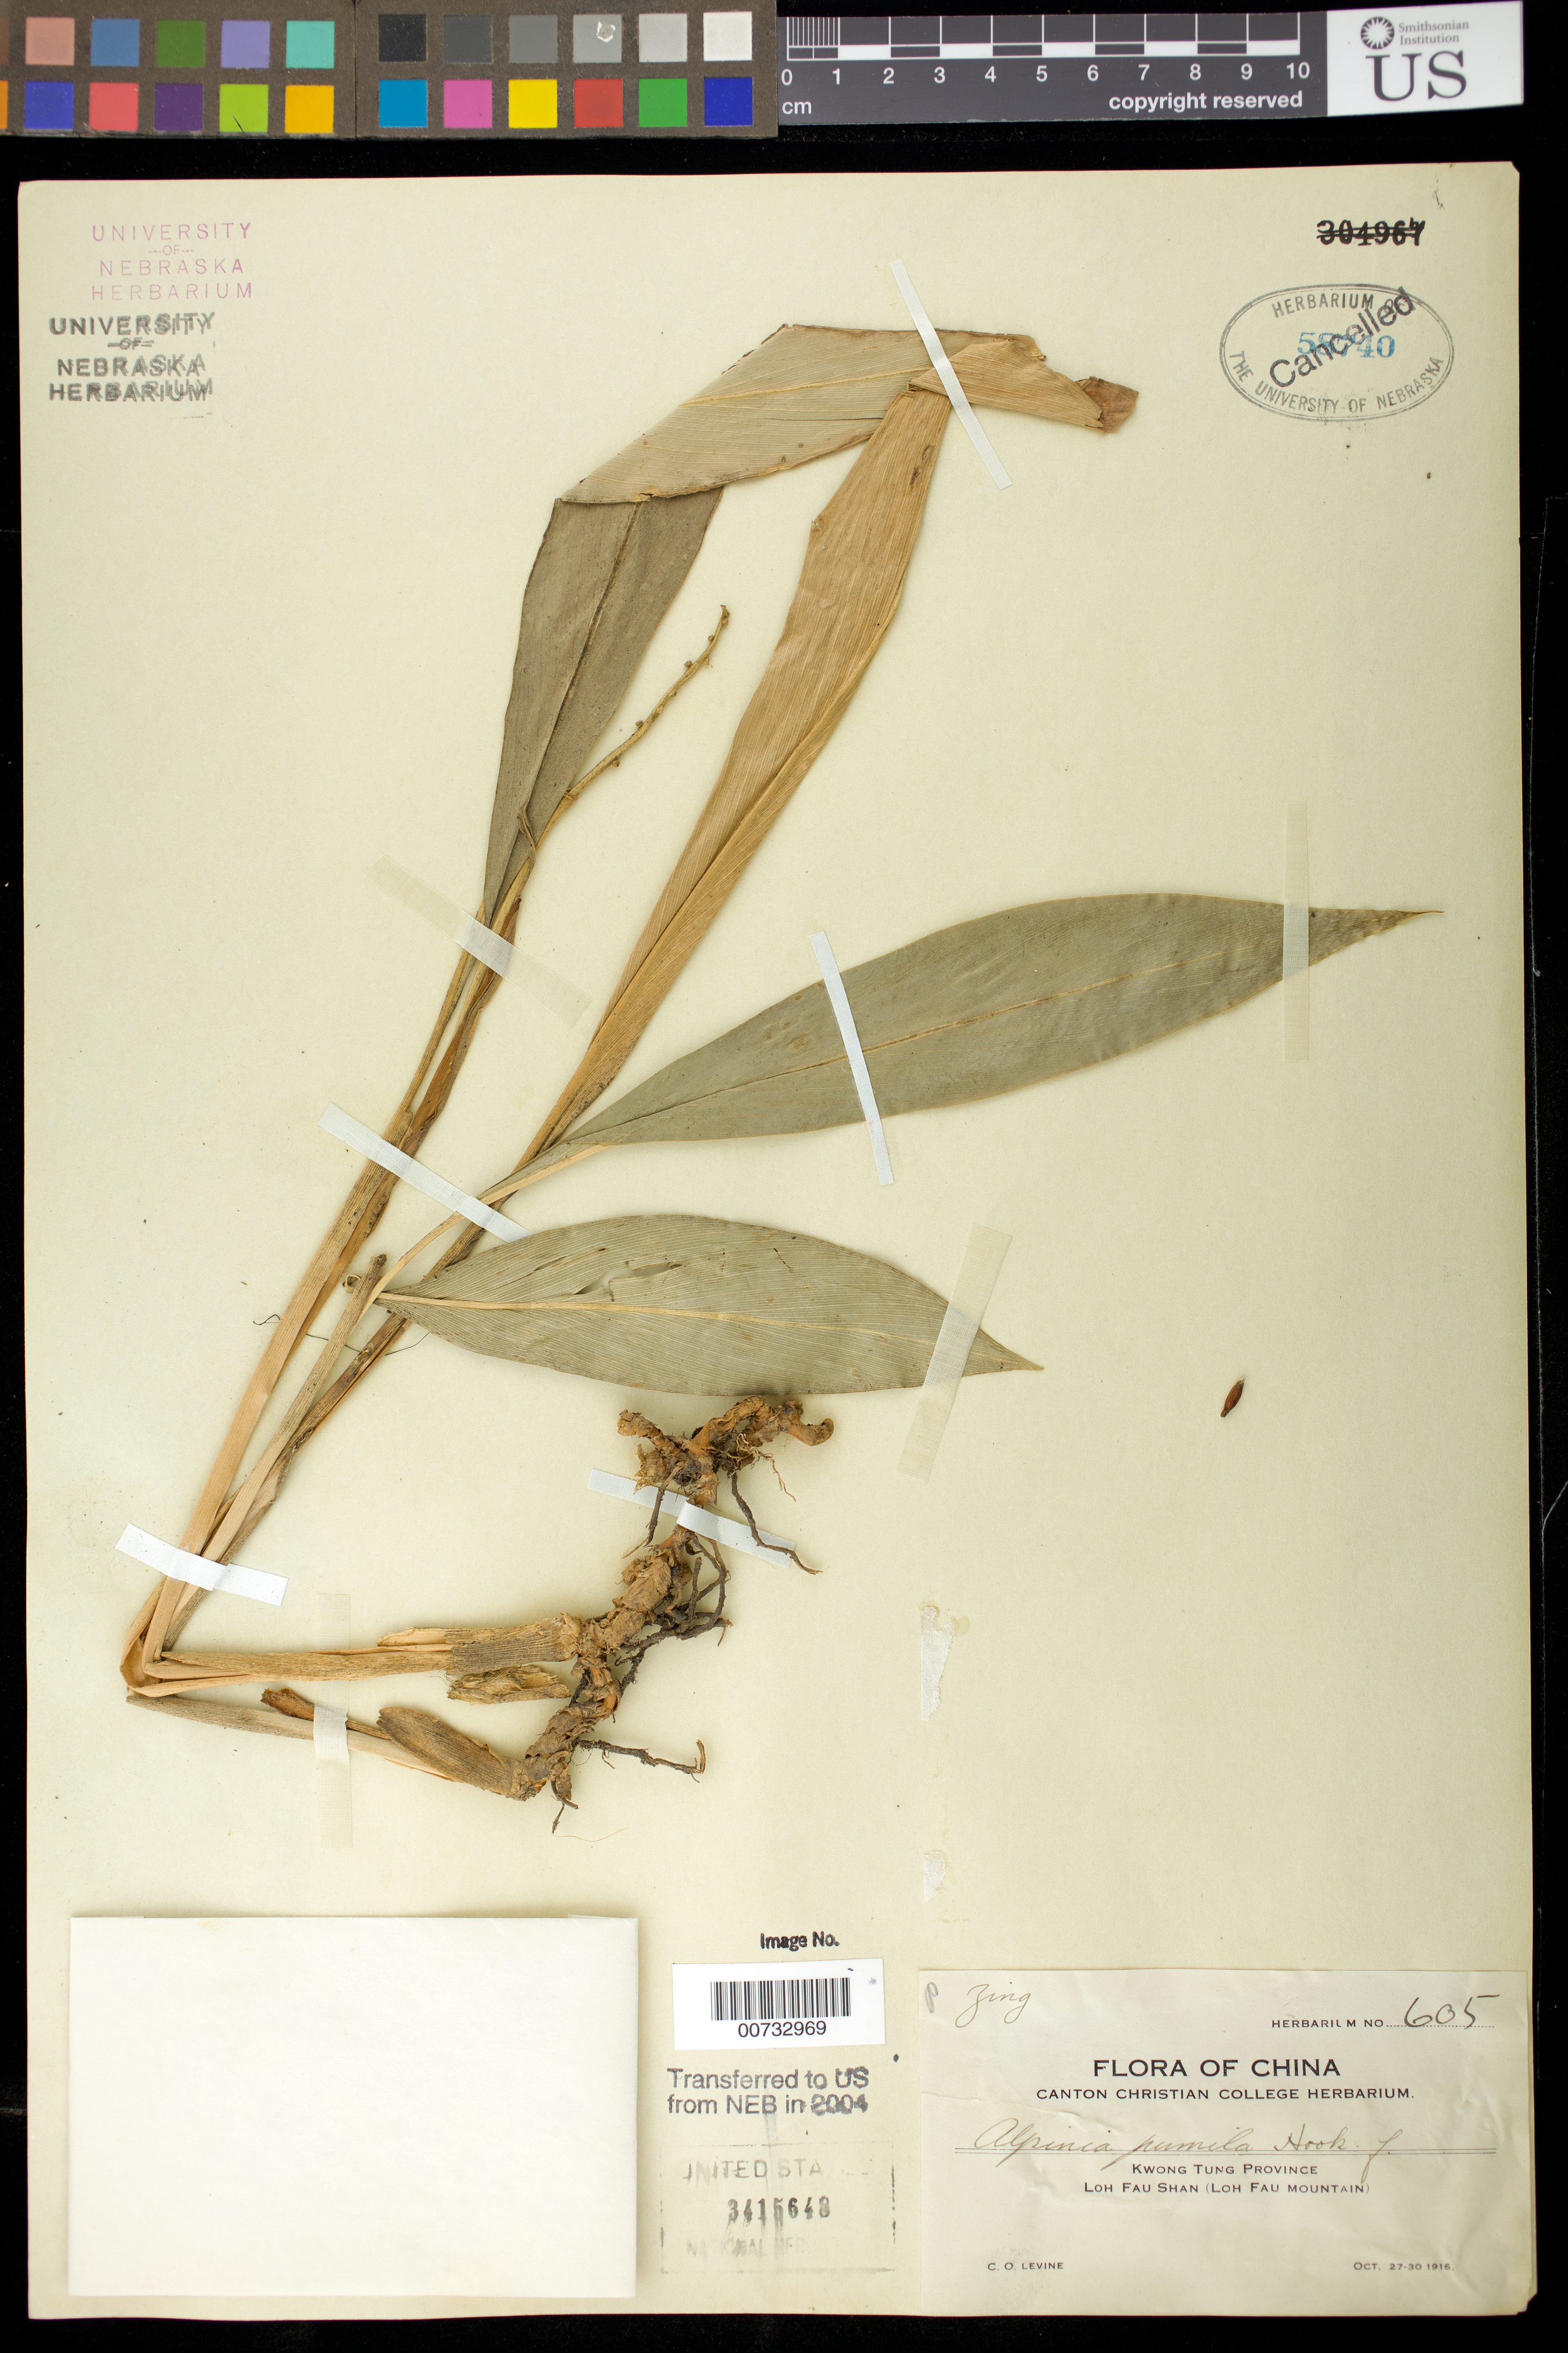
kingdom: Plantae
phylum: Tracheophyta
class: Liliopsida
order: Zingiberales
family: Zingiberaceae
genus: Alpinia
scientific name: Alpinia pumila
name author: Hook. f.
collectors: C. O. Levine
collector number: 605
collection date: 1916-10-27/1916-10-30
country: China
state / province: Guangdong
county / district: Loh Fau Shan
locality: Loh Fau Mountain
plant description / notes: Transferred from University of Nebraska herbarium (NEB) IN 2004; 58740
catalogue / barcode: US 3415648